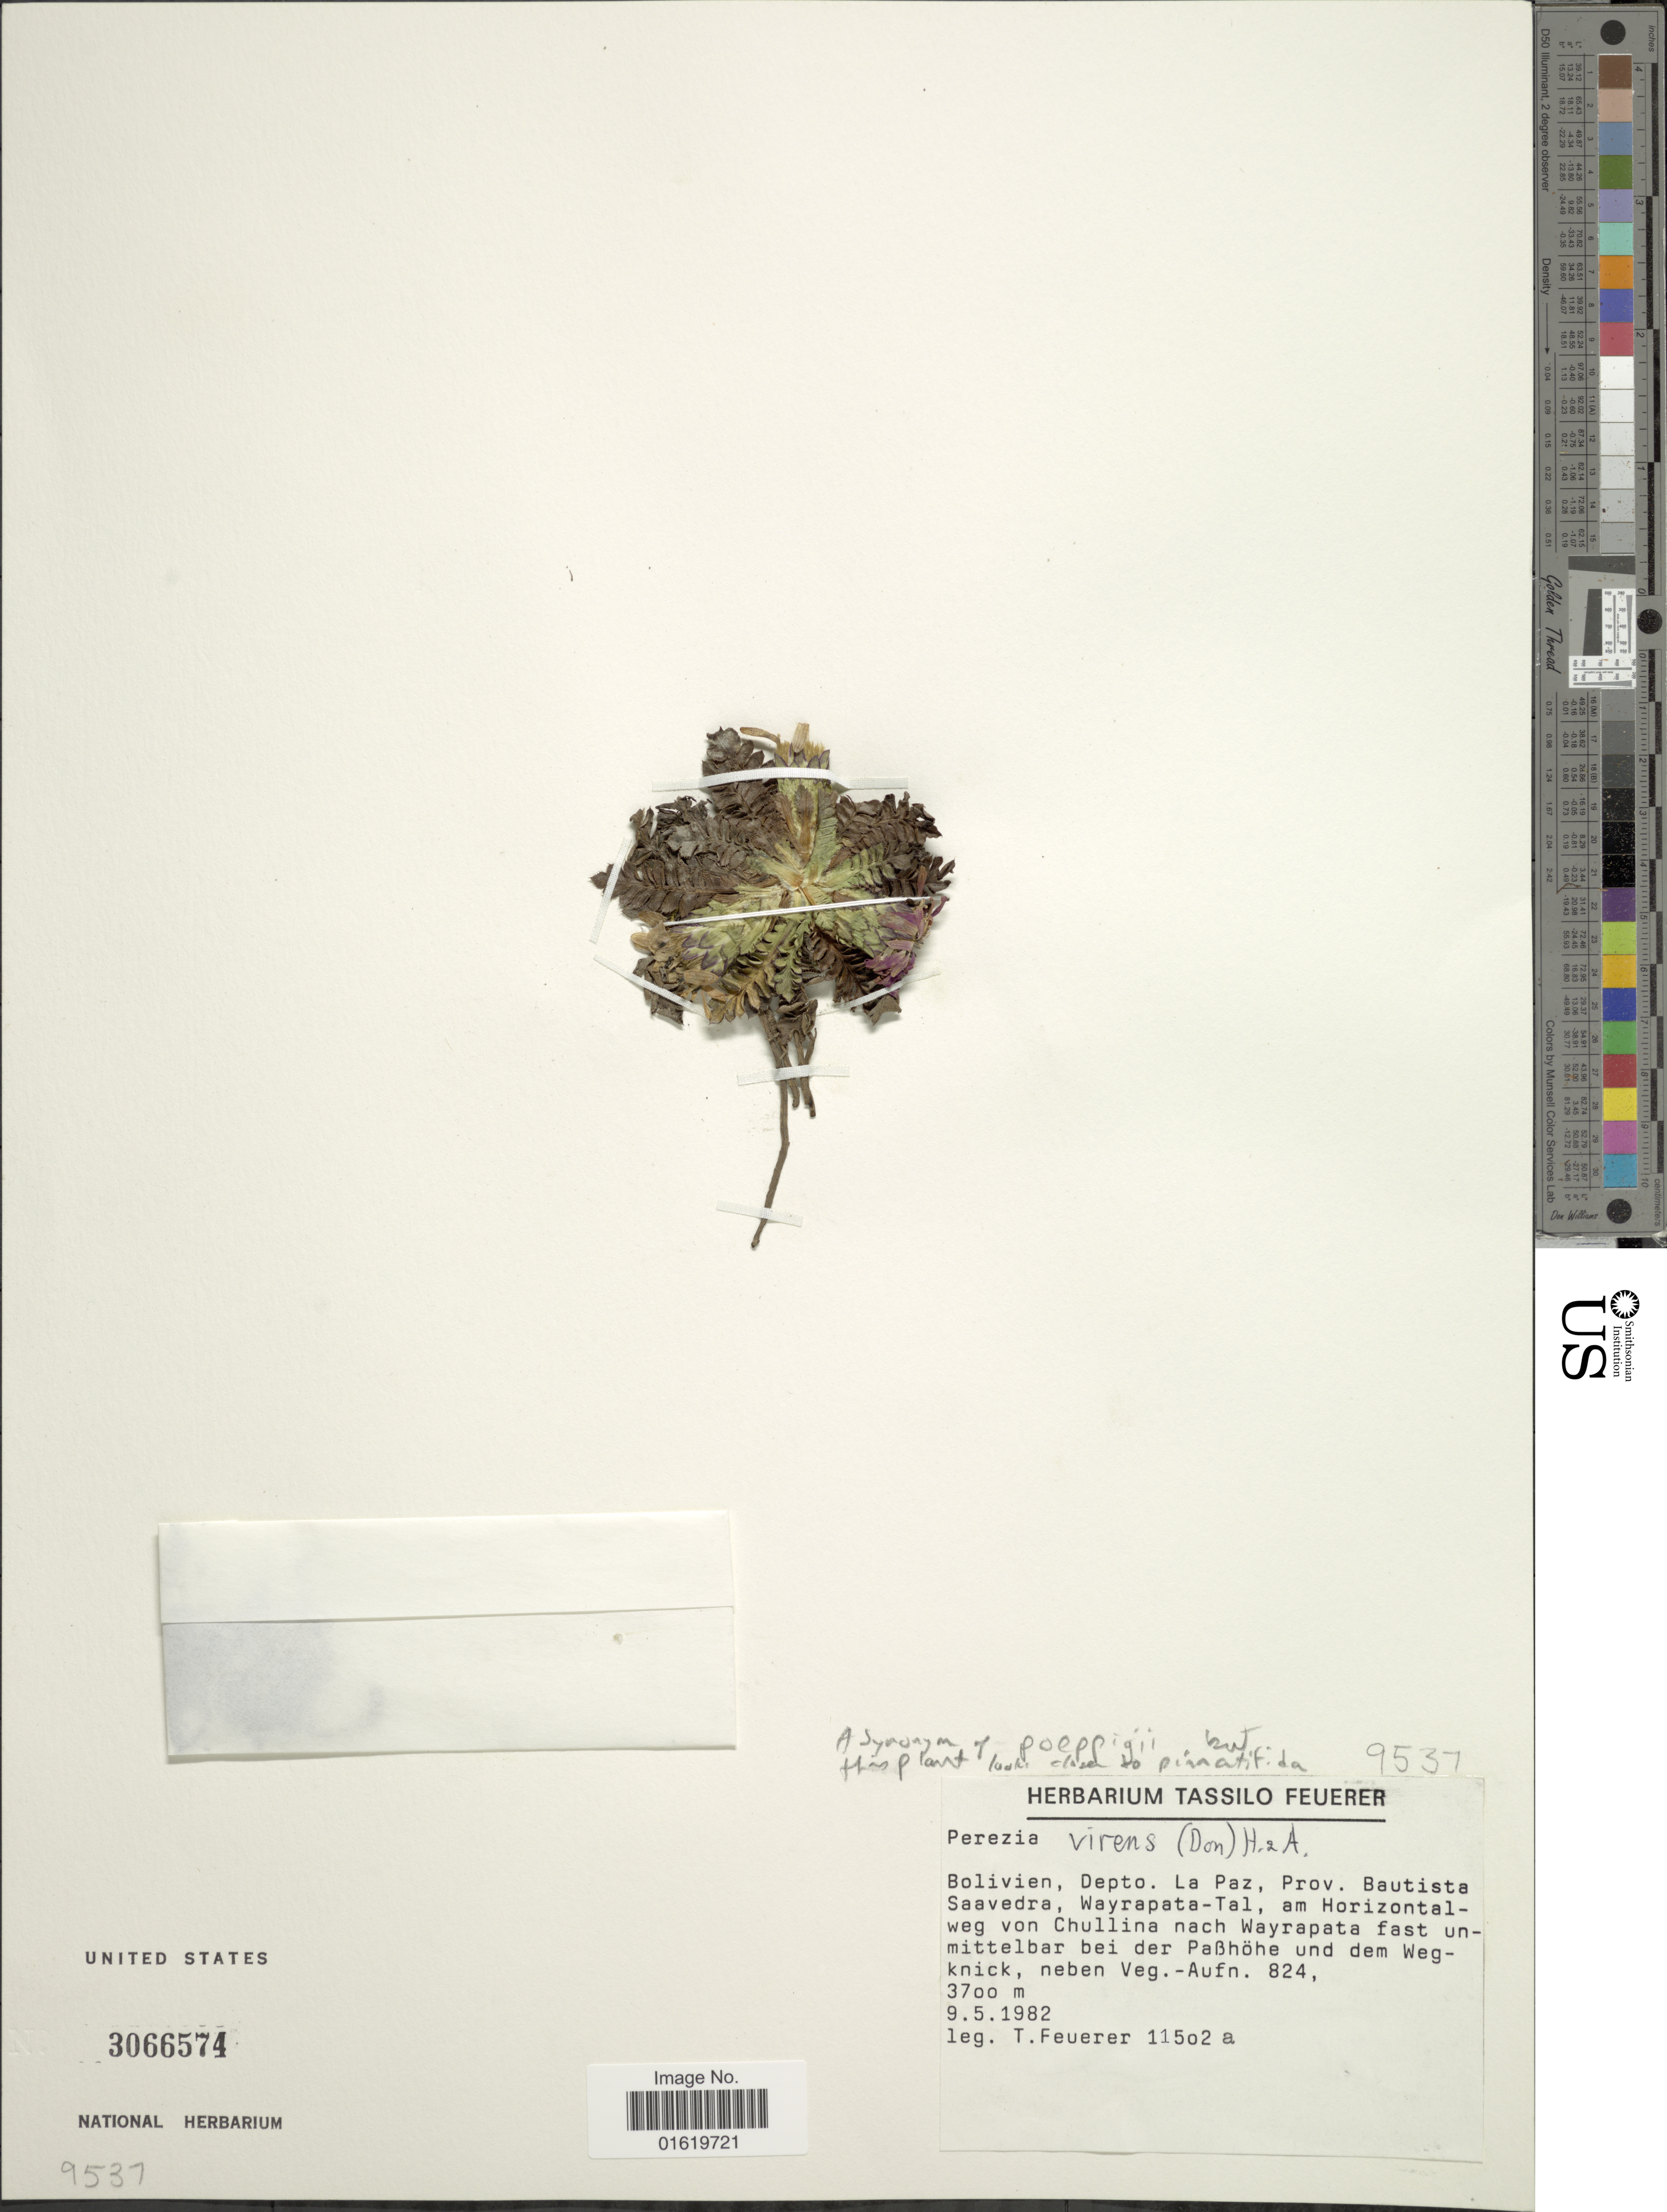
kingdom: Plantae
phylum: Tracheophyta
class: Magnoliopsida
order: Asterales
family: Asteraceae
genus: Perezia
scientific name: Perezia pinnatifida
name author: (Humb. & Bonpl.) Wedd.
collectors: T. Feuerer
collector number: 11502a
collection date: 1982-05-09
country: Bolivia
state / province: La Paz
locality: Bolivien, Depto. La Paz, Prov. Bautista Saavedra, Wayrapata-Tal, am Horizontalweg von Chullina nach Wayrapata fast unmittelbar bei der Paßhöhe und dem Wegknick, neben Veg.- Aufn. 824.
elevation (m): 3700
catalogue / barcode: US 3066574